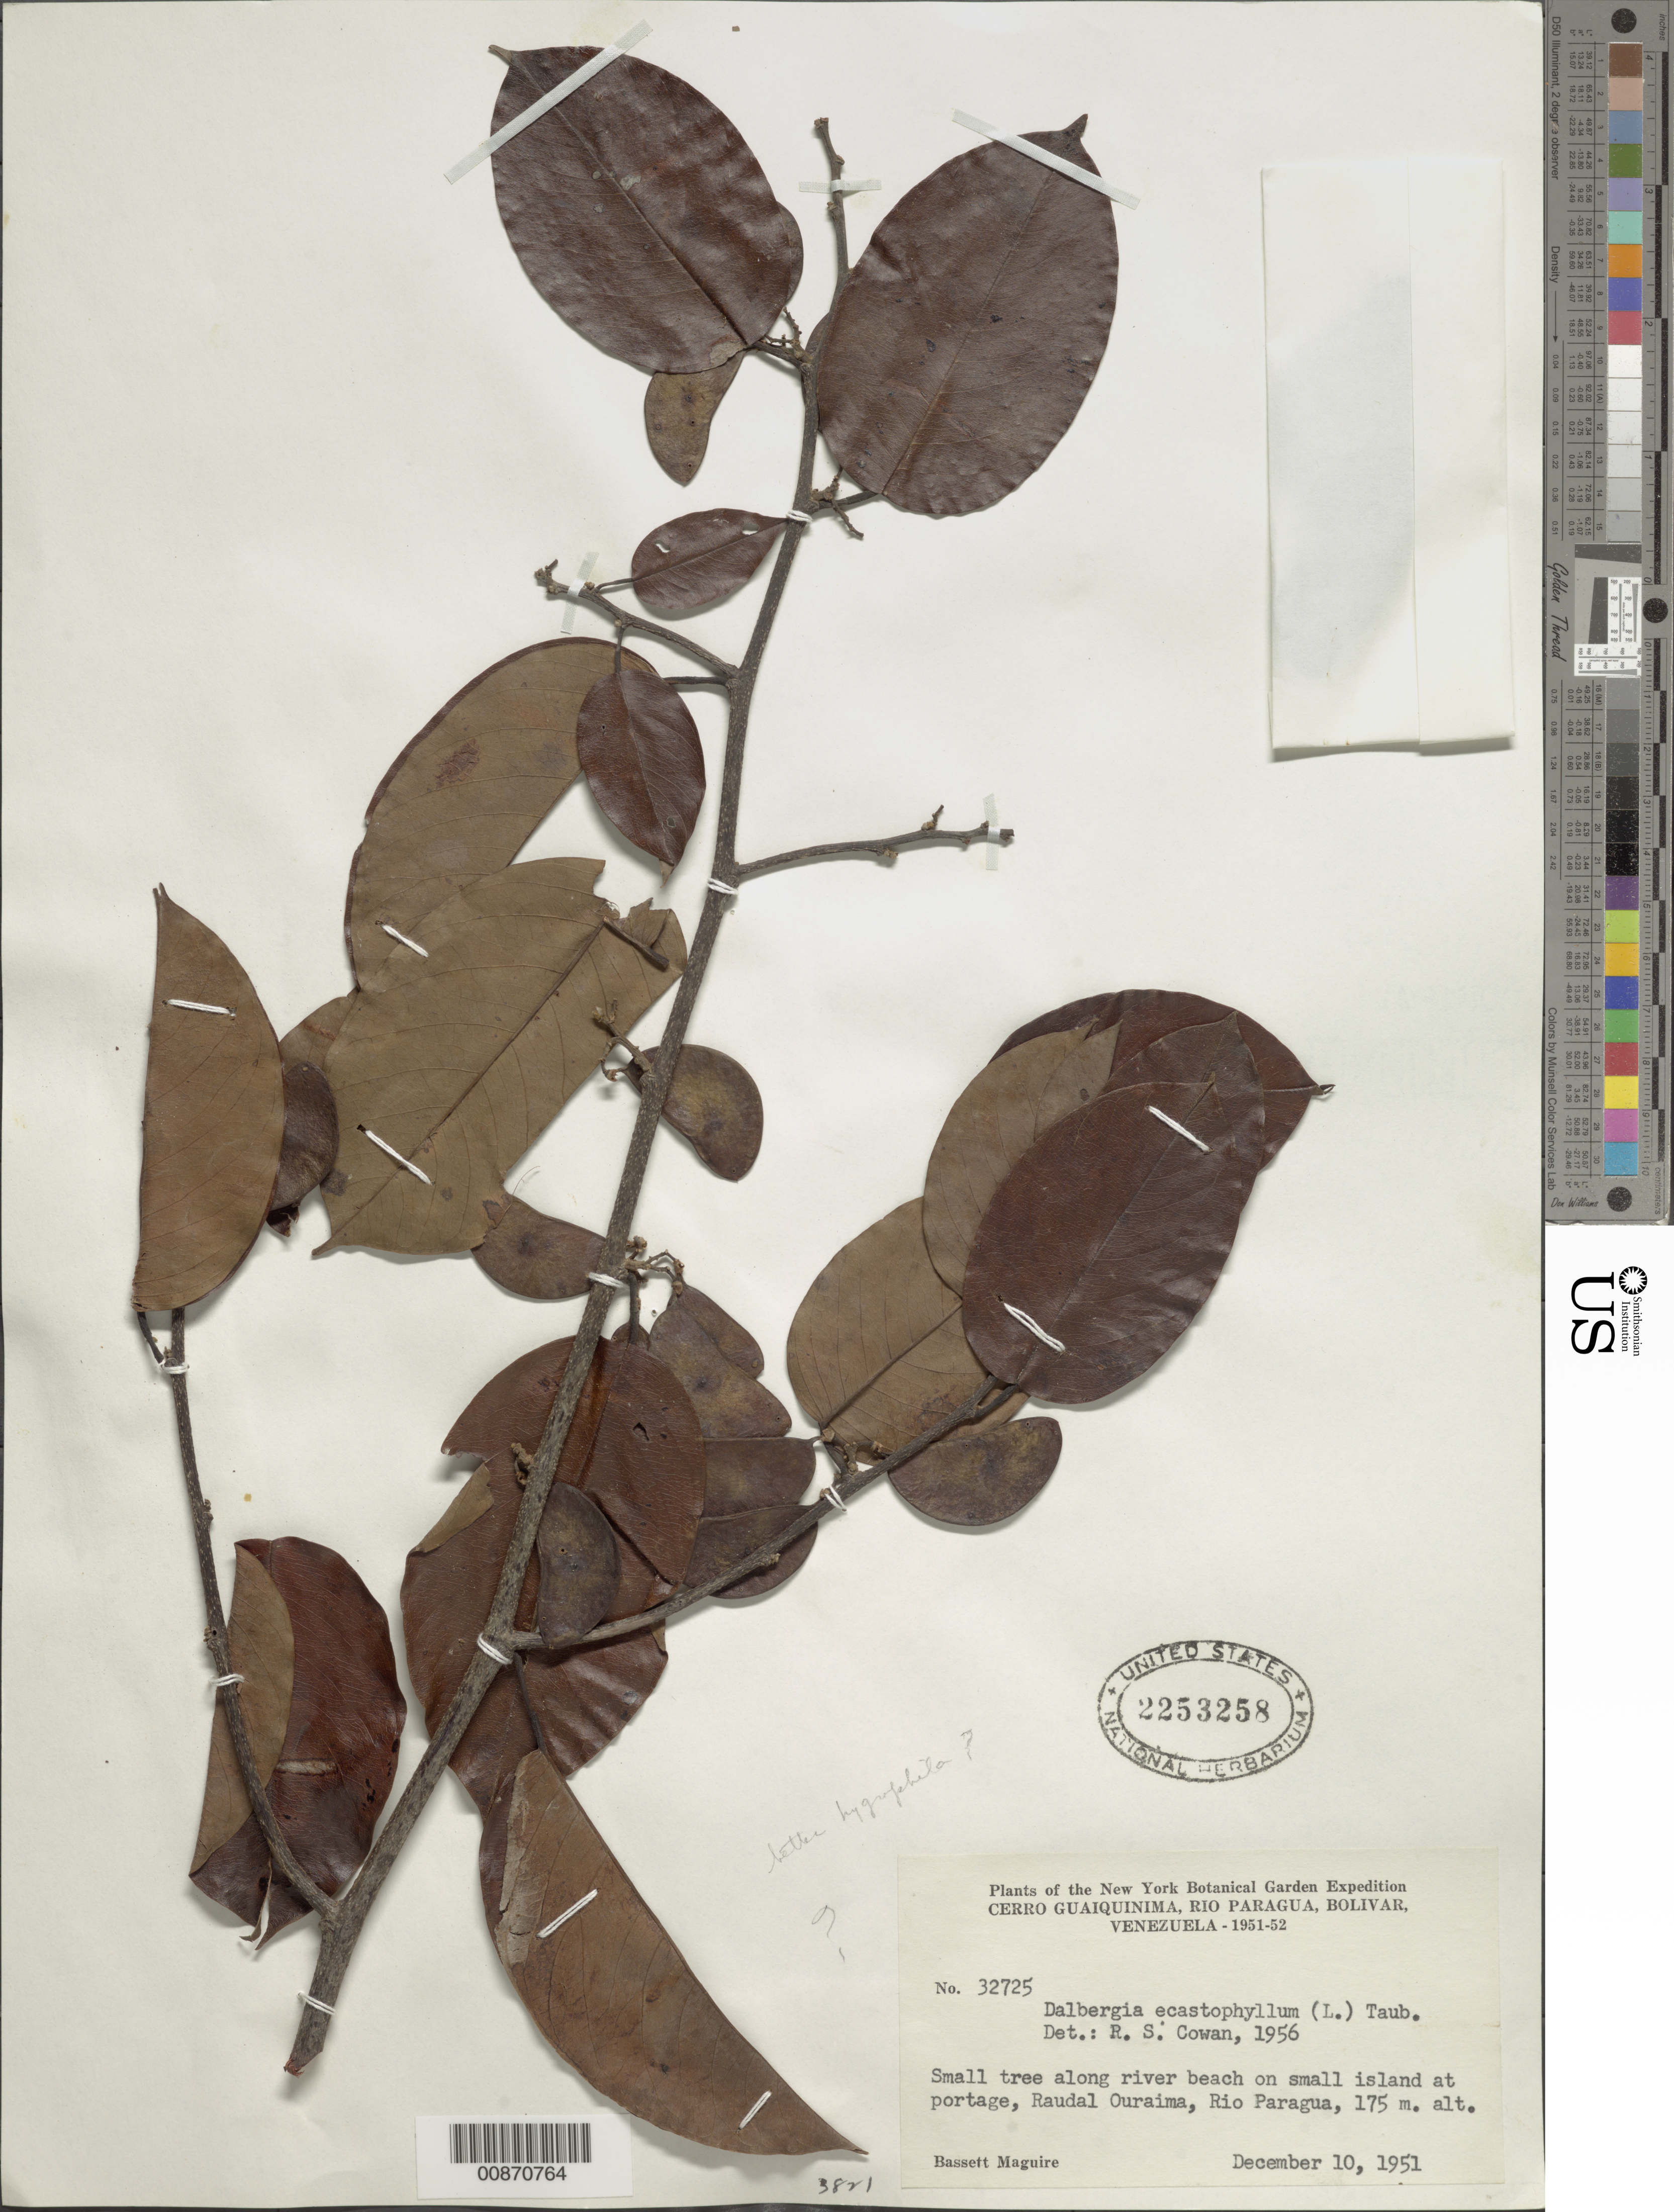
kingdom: Plantae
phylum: Tracheophyta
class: Magnoliopsida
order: Fabales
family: Fabaceae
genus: Dalbergia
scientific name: Dalbergia sp.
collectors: B. Maguire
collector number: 32725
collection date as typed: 10-Dec-51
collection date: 1951-12-10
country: Venezuela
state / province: Bolívar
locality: Cerro Guaiquinima, Río Paragua, Raudal Ouraima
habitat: Along river beach on small island at portage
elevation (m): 175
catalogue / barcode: US 2253258